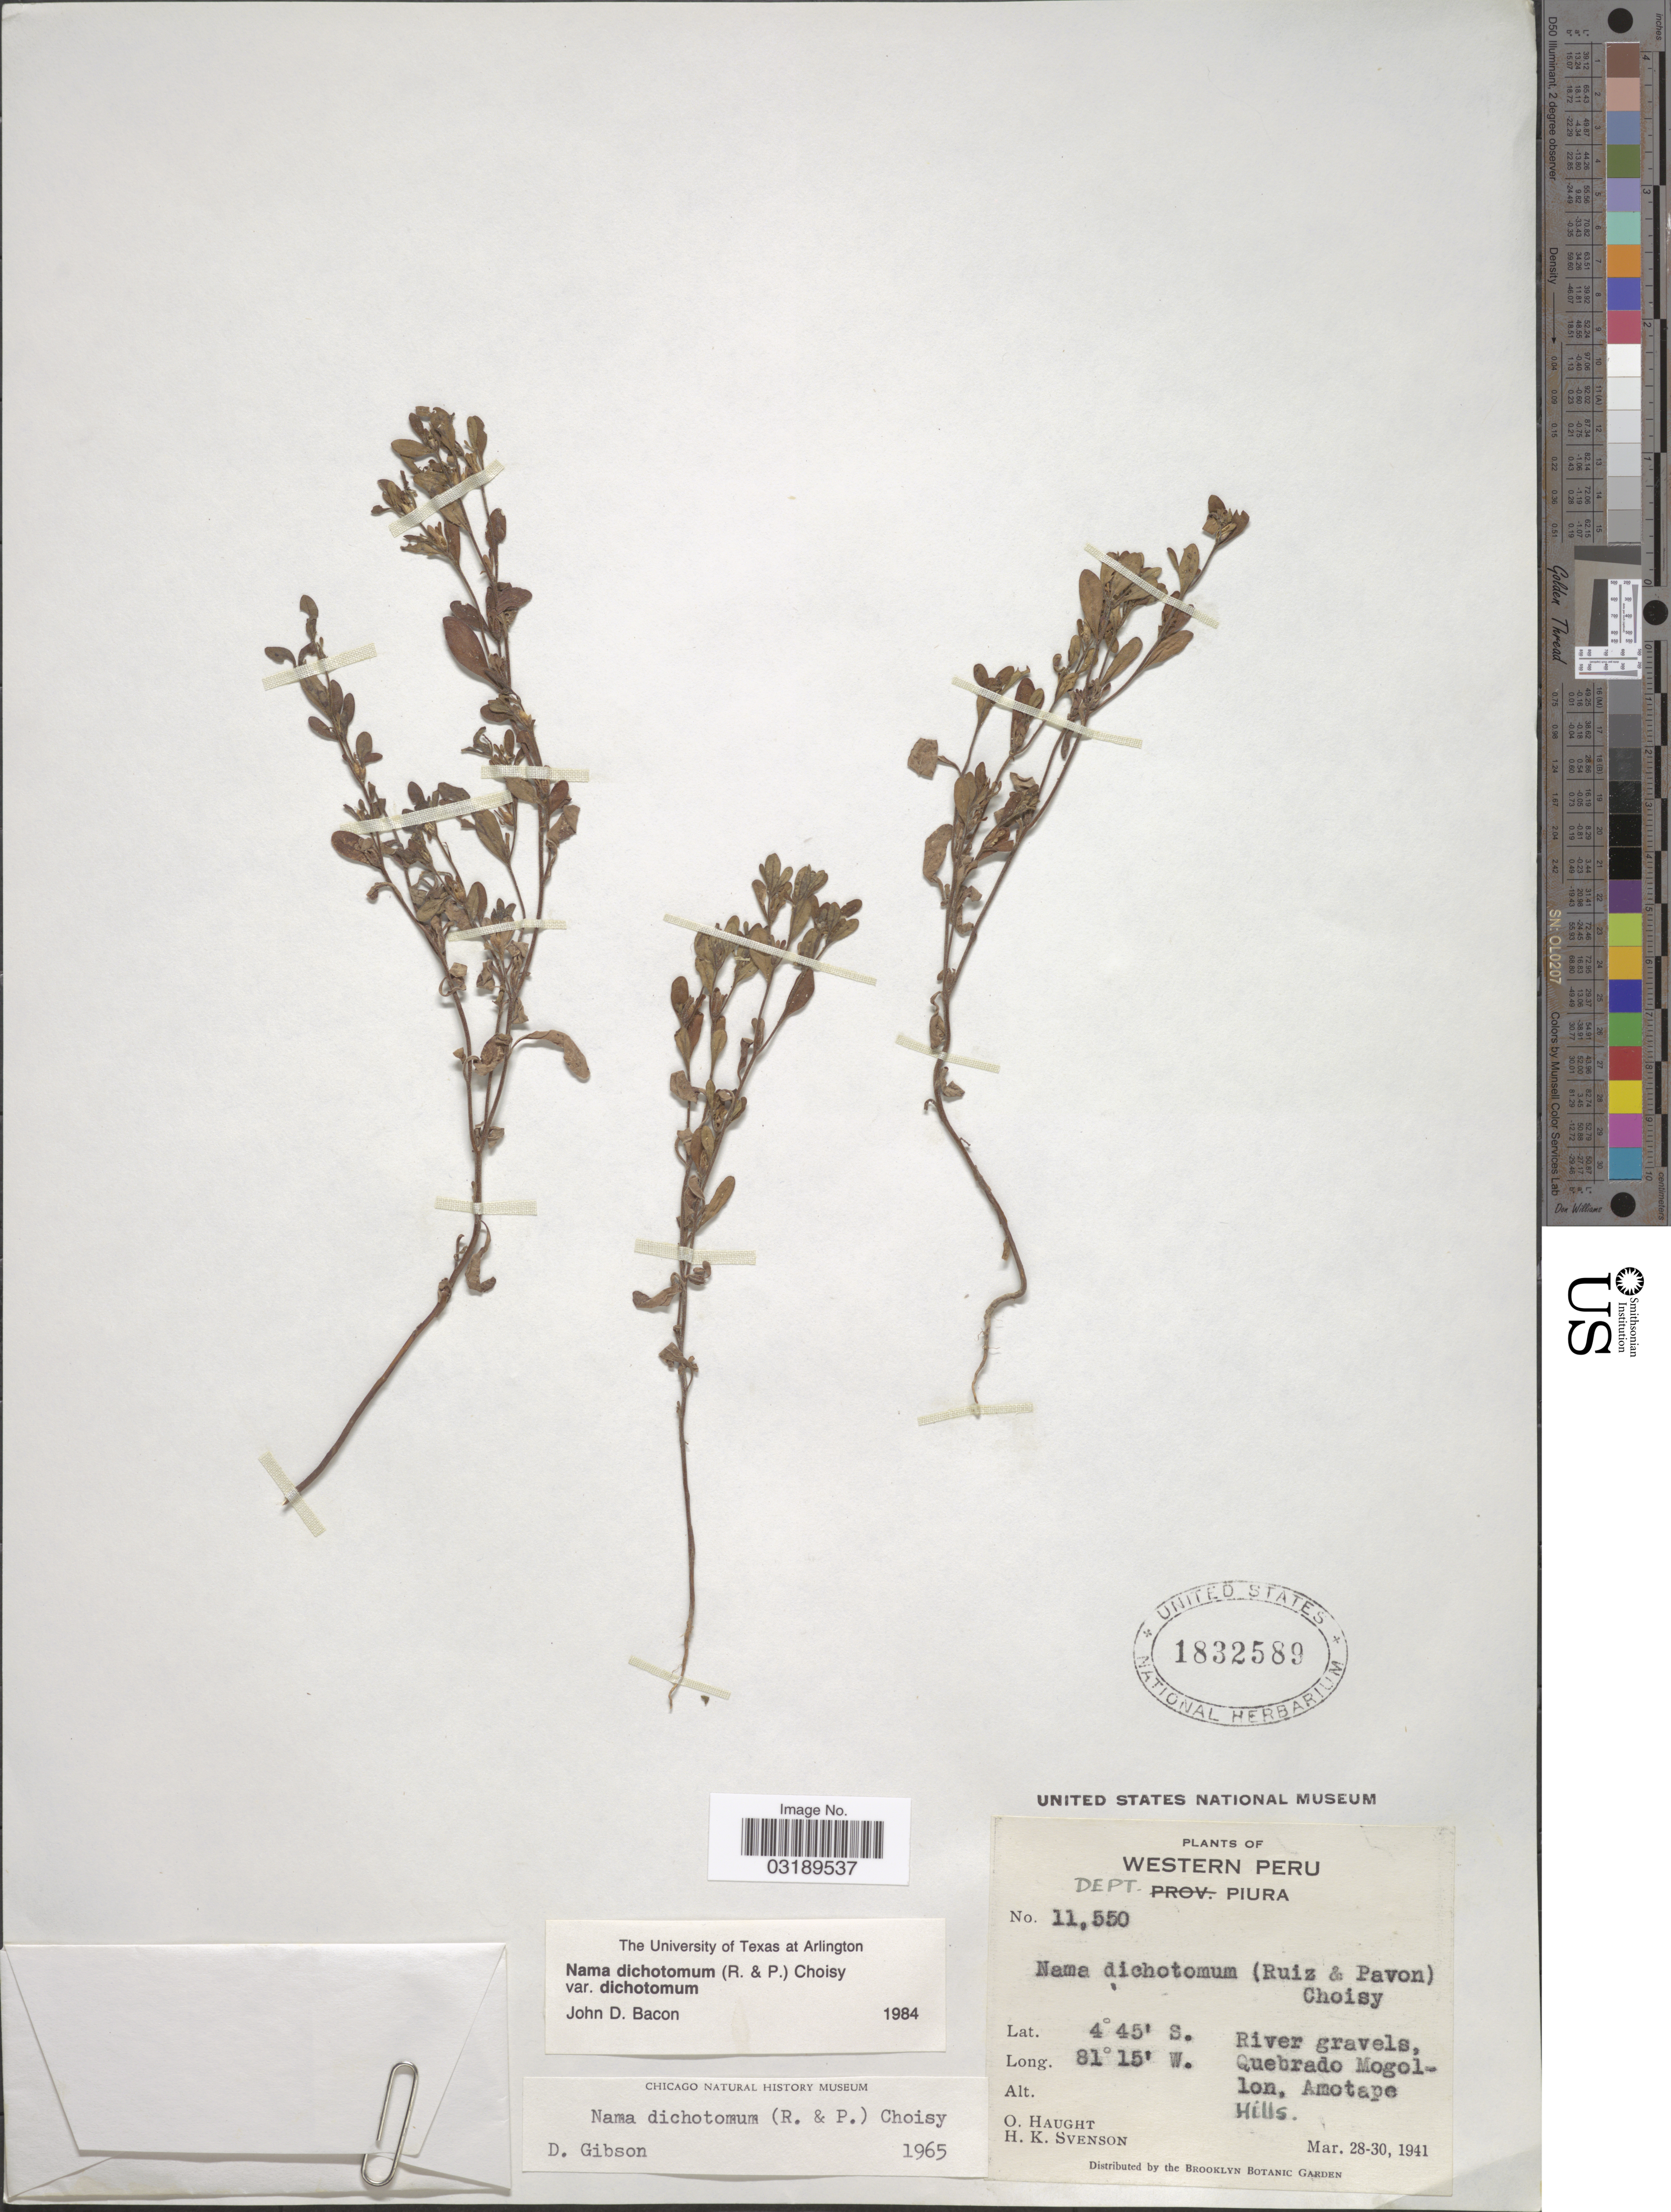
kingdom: Plantae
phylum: Tracheophyta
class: Magnoliopsida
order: Boraginales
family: Namaceae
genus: Nama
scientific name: Nama dichotoma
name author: (Ruiz & Pav.) Choisy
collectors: O. Haught & H. K. Svenson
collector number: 11550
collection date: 1941-03-28/1941-03-30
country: Peru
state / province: Piura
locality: Western Peru. Dept. Piura. River gravels, Quebrado Mogollon, Amotape. Hills.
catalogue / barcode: US 1832589